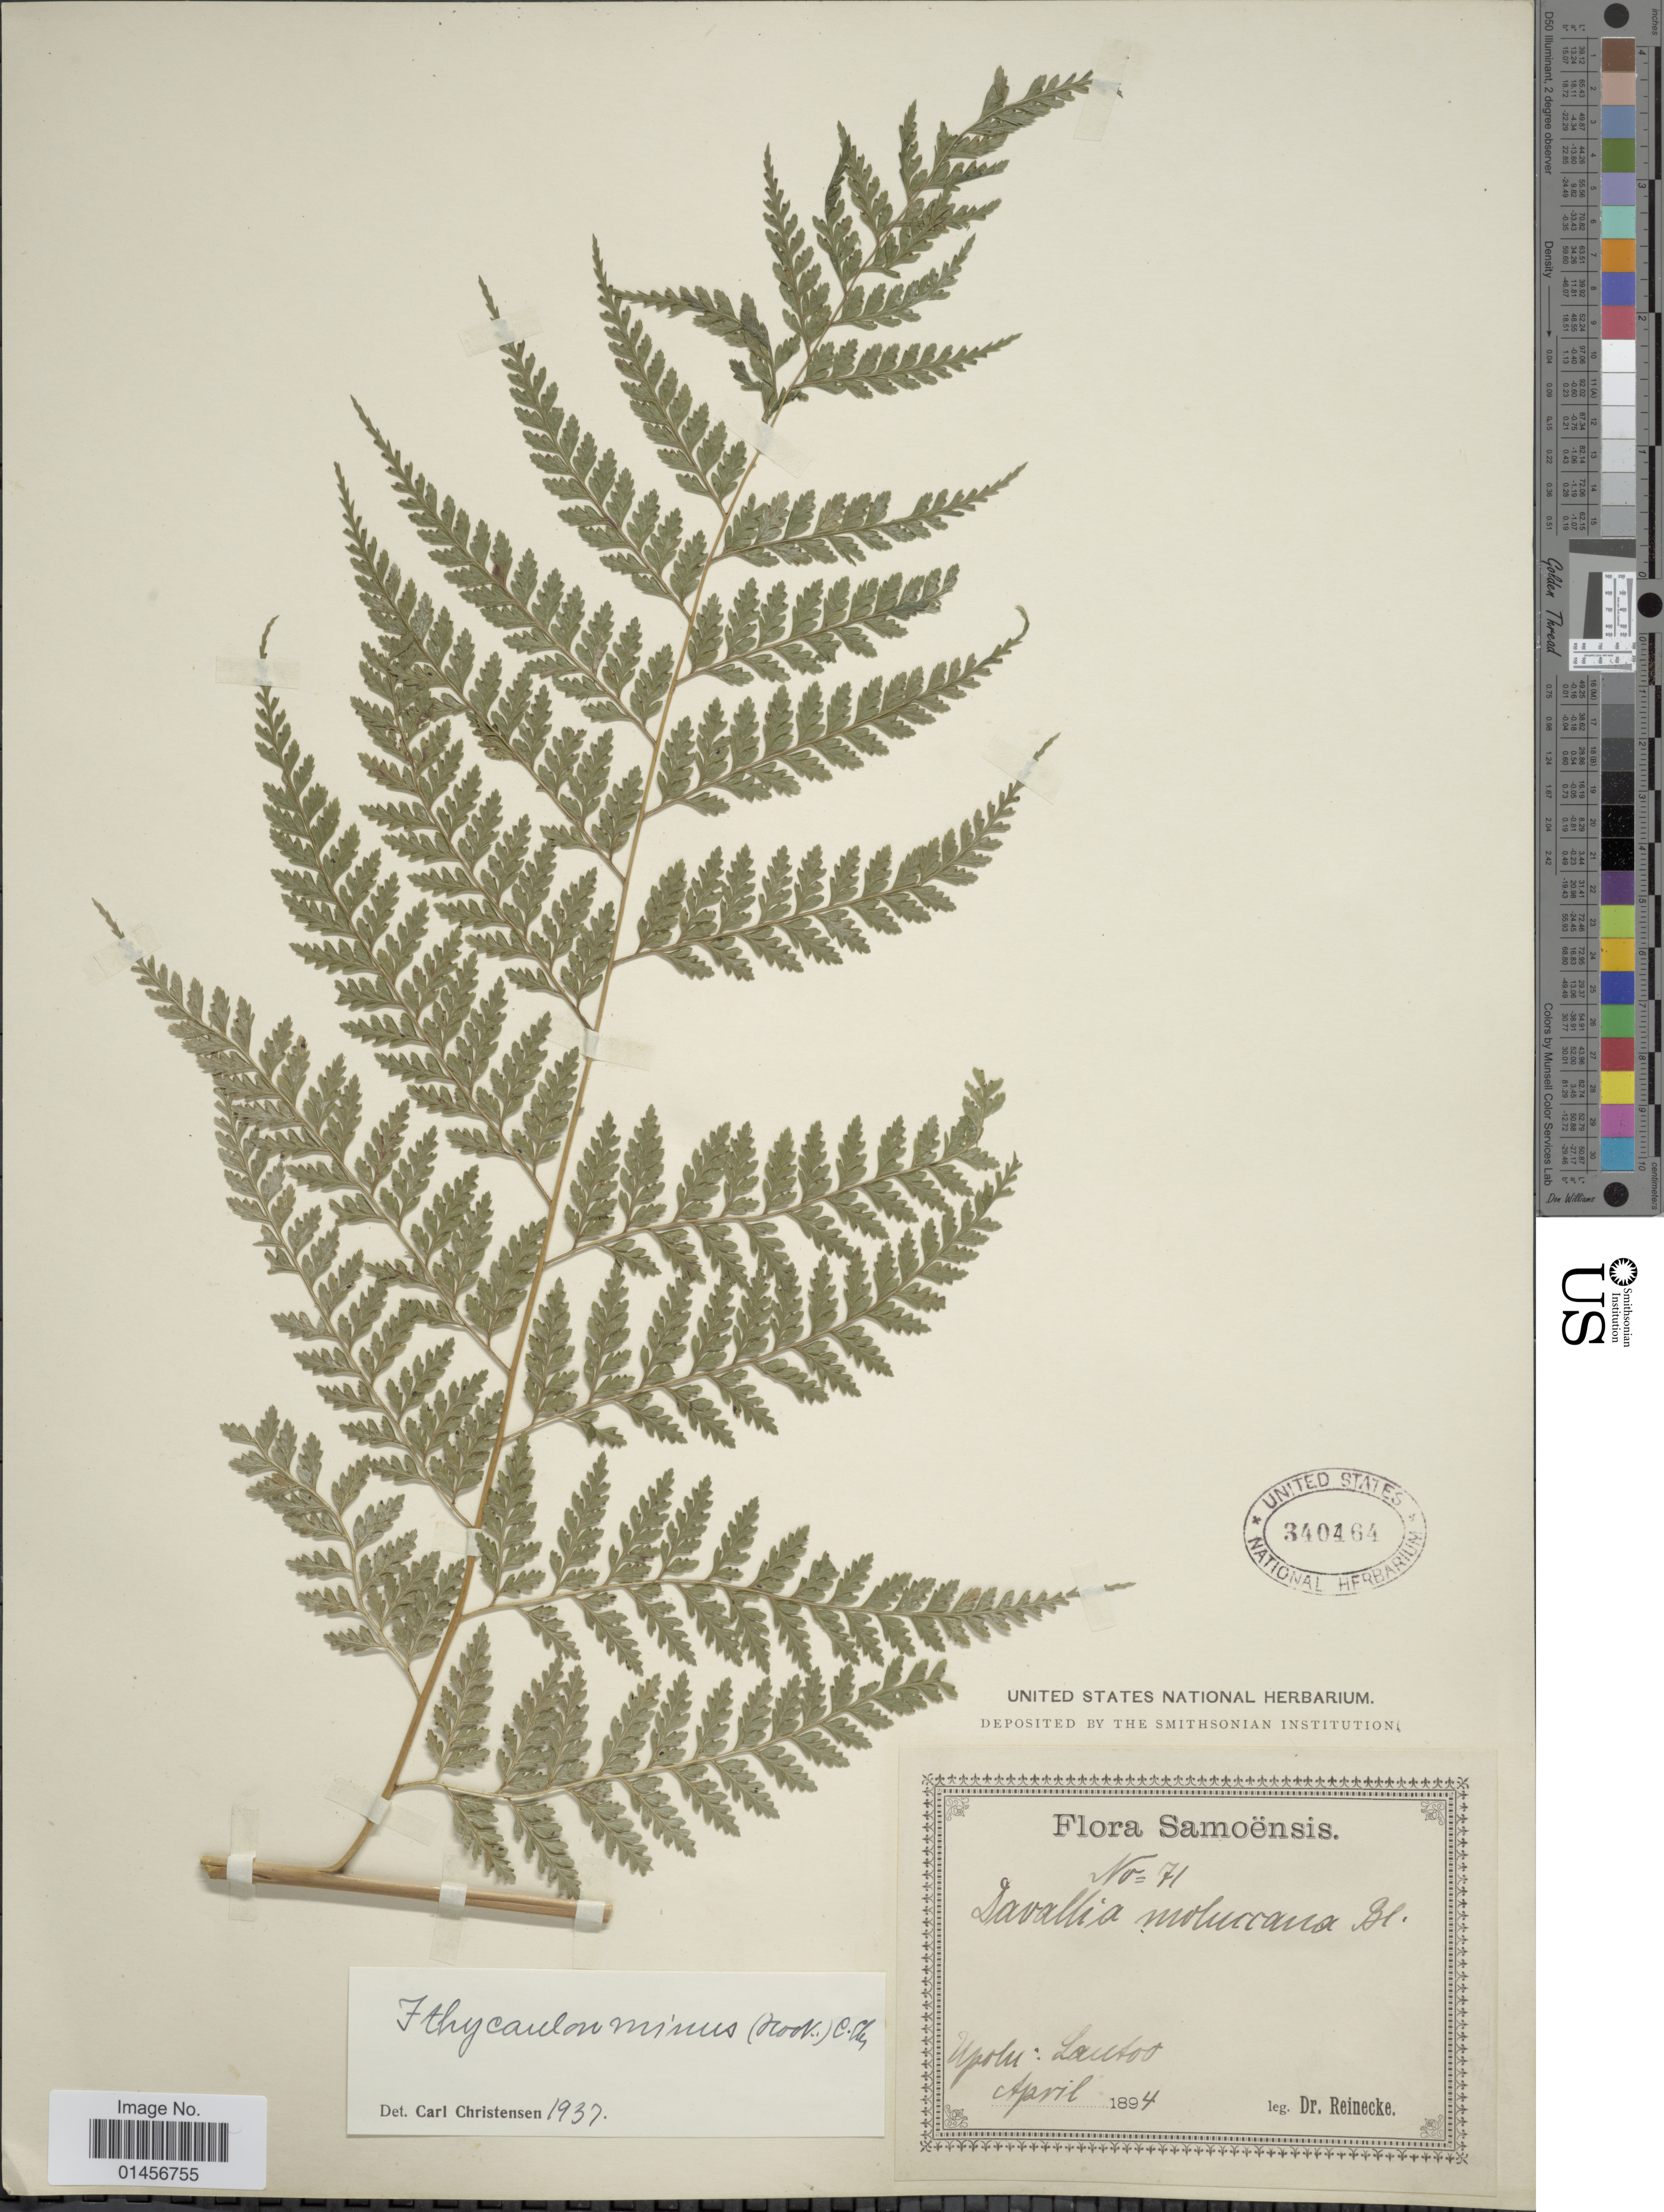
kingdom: Plantae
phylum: Tracheophyta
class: Polypodiopsida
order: Polypodiales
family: Saccolomataceae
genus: Saccoloma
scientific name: Saccoloma tenue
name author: (Brack.) Mett.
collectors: -- Reinecke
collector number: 71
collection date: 1894-04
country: Samoa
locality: Samoensis, Upolu: Lacelot. [interpreted]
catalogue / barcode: US 340464